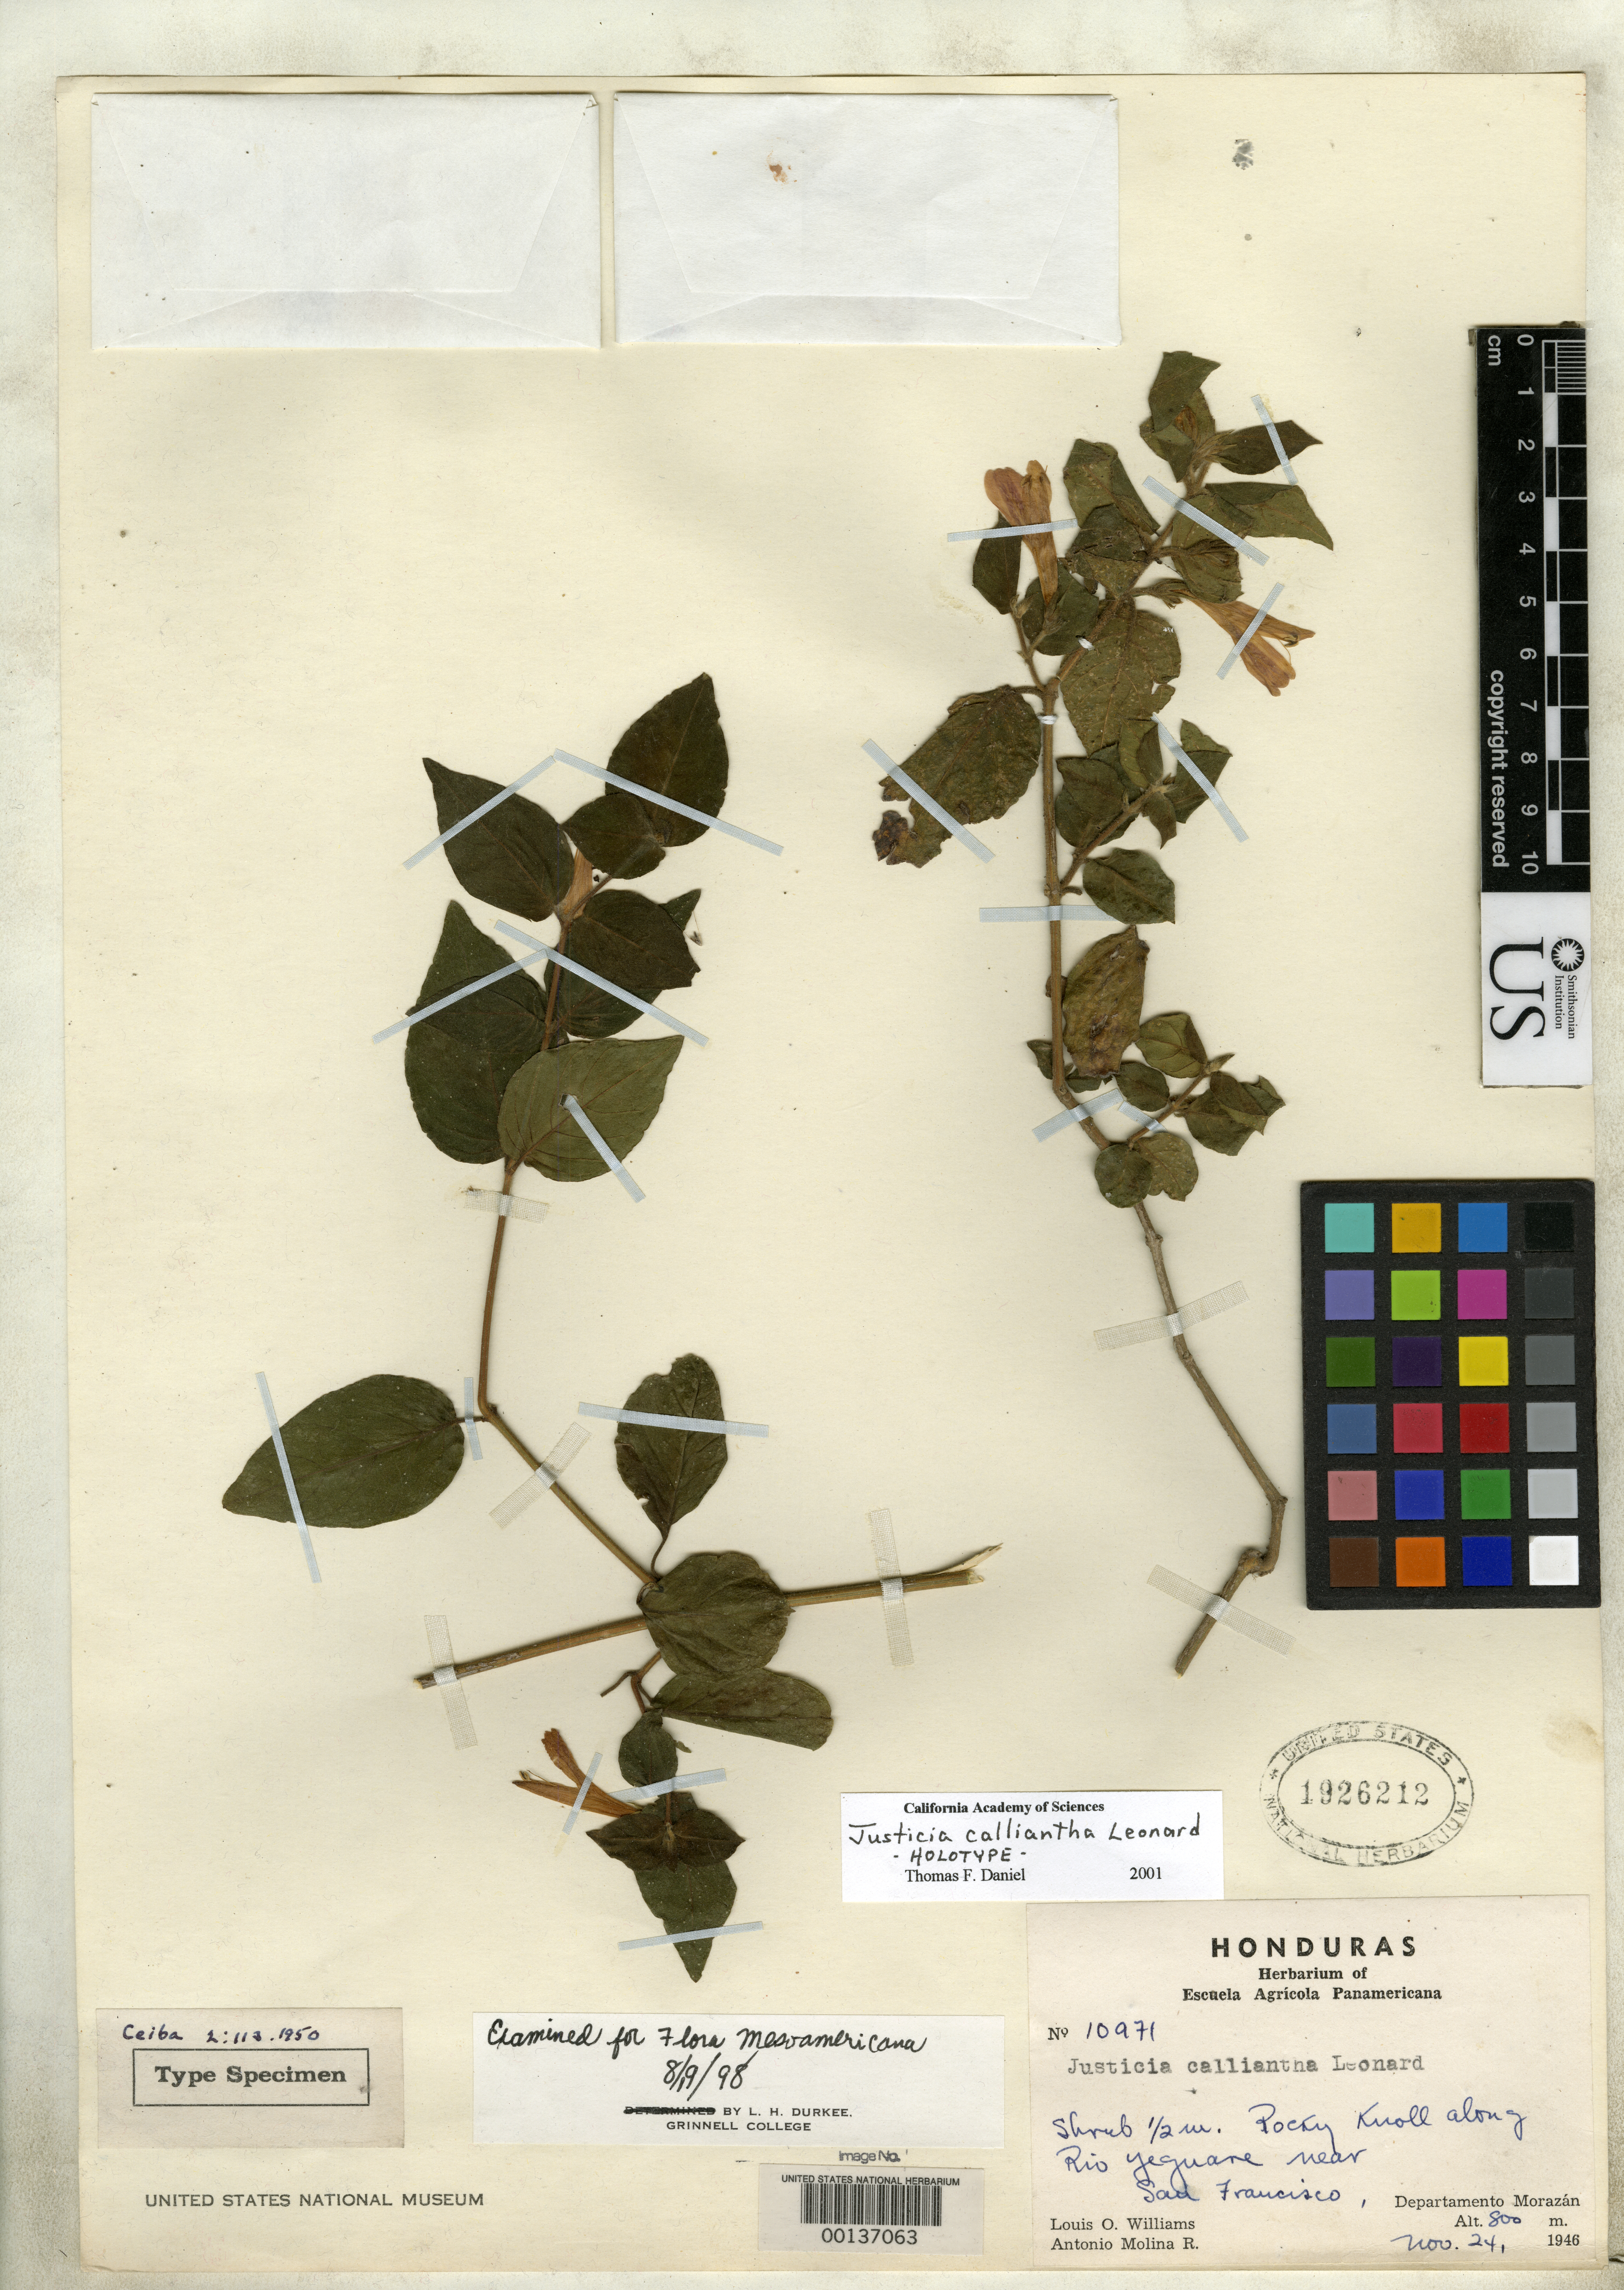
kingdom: Plantae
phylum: Tracheophyta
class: Magnoliopsida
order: Lamiales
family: Acanthaceae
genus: Justicia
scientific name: Justicia calliantha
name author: Leonard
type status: Holotype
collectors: L. O. Williams & A. Molina R.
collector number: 10971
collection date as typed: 24 Nov 1946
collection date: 1946-11-24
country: Honduras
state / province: Fco. Morazán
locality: Along río Yeguare near San Francisco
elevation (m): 800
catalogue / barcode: US 1926212